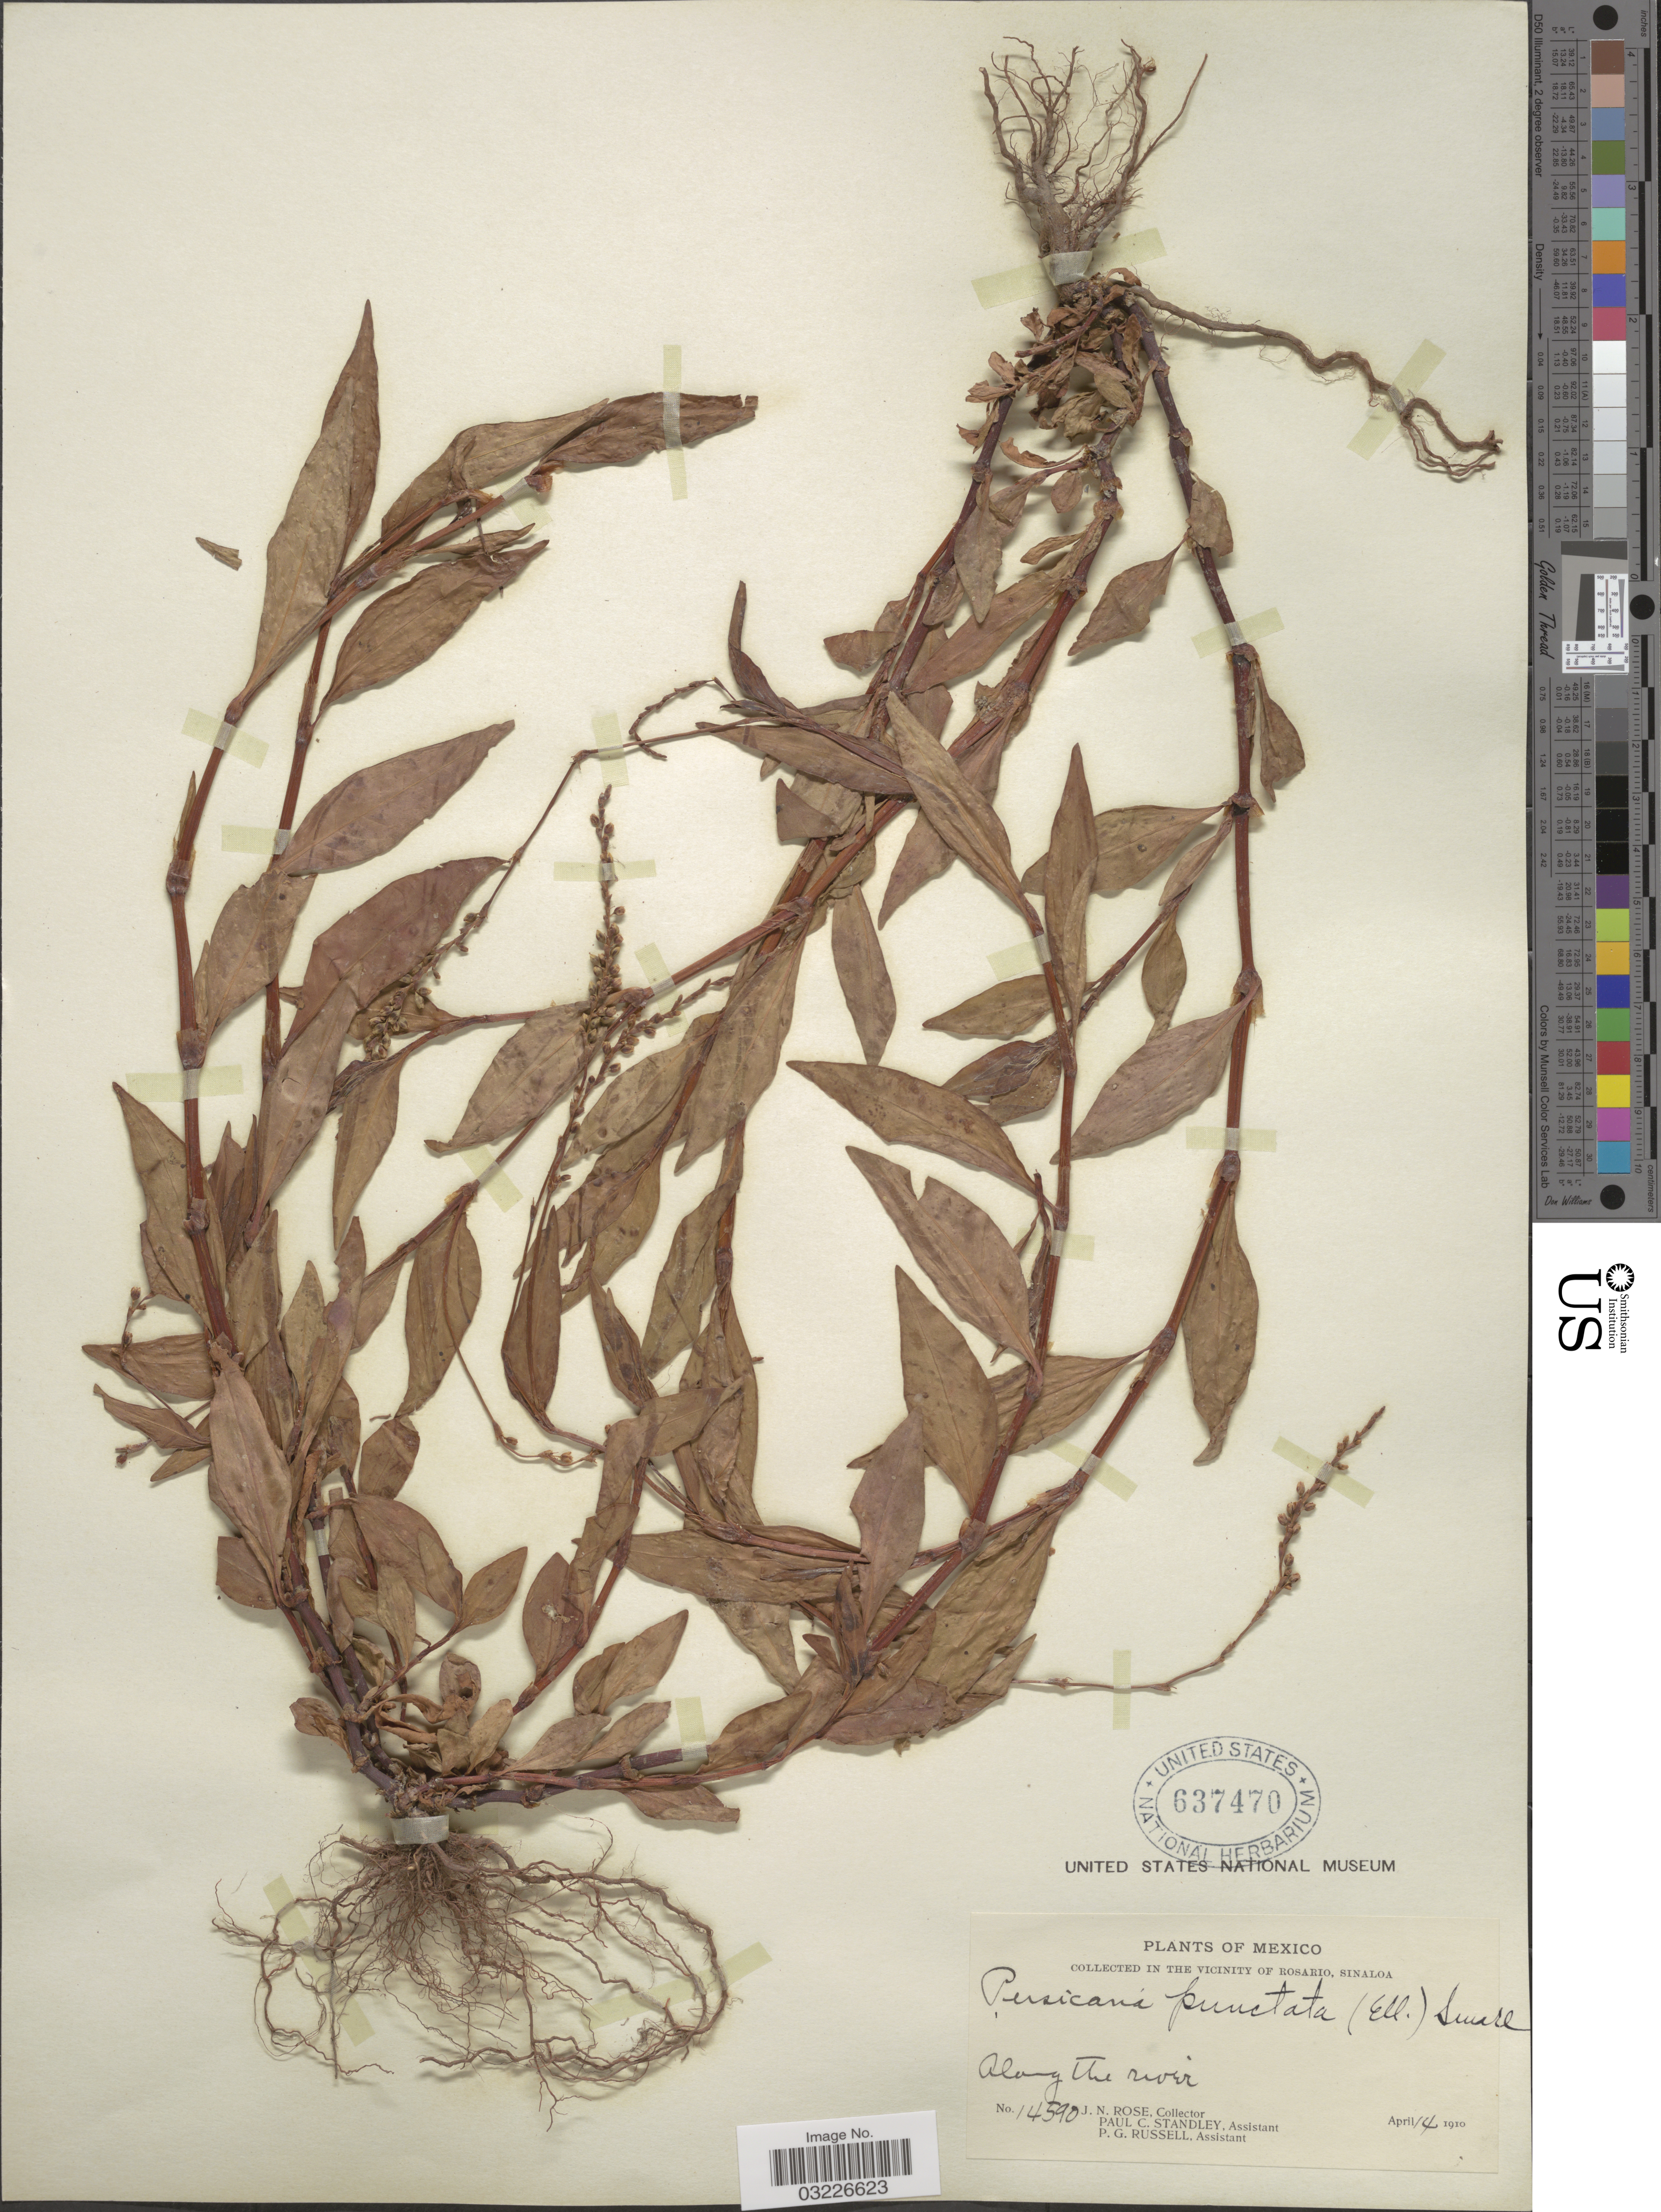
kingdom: Plantae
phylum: Tracheophyta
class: Magnoliopsida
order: Caryophyllales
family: Polygonaceae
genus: Polygonum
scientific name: Polygonum opelousanum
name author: Riddell ex Small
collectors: J. N. Rose, P. C. Standley & P. G. Russell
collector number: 14590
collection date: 1910-04-14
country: Mexico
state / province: Sinaloa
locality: In the vicinity of Rosario. Along the river.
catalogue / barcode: US 637470